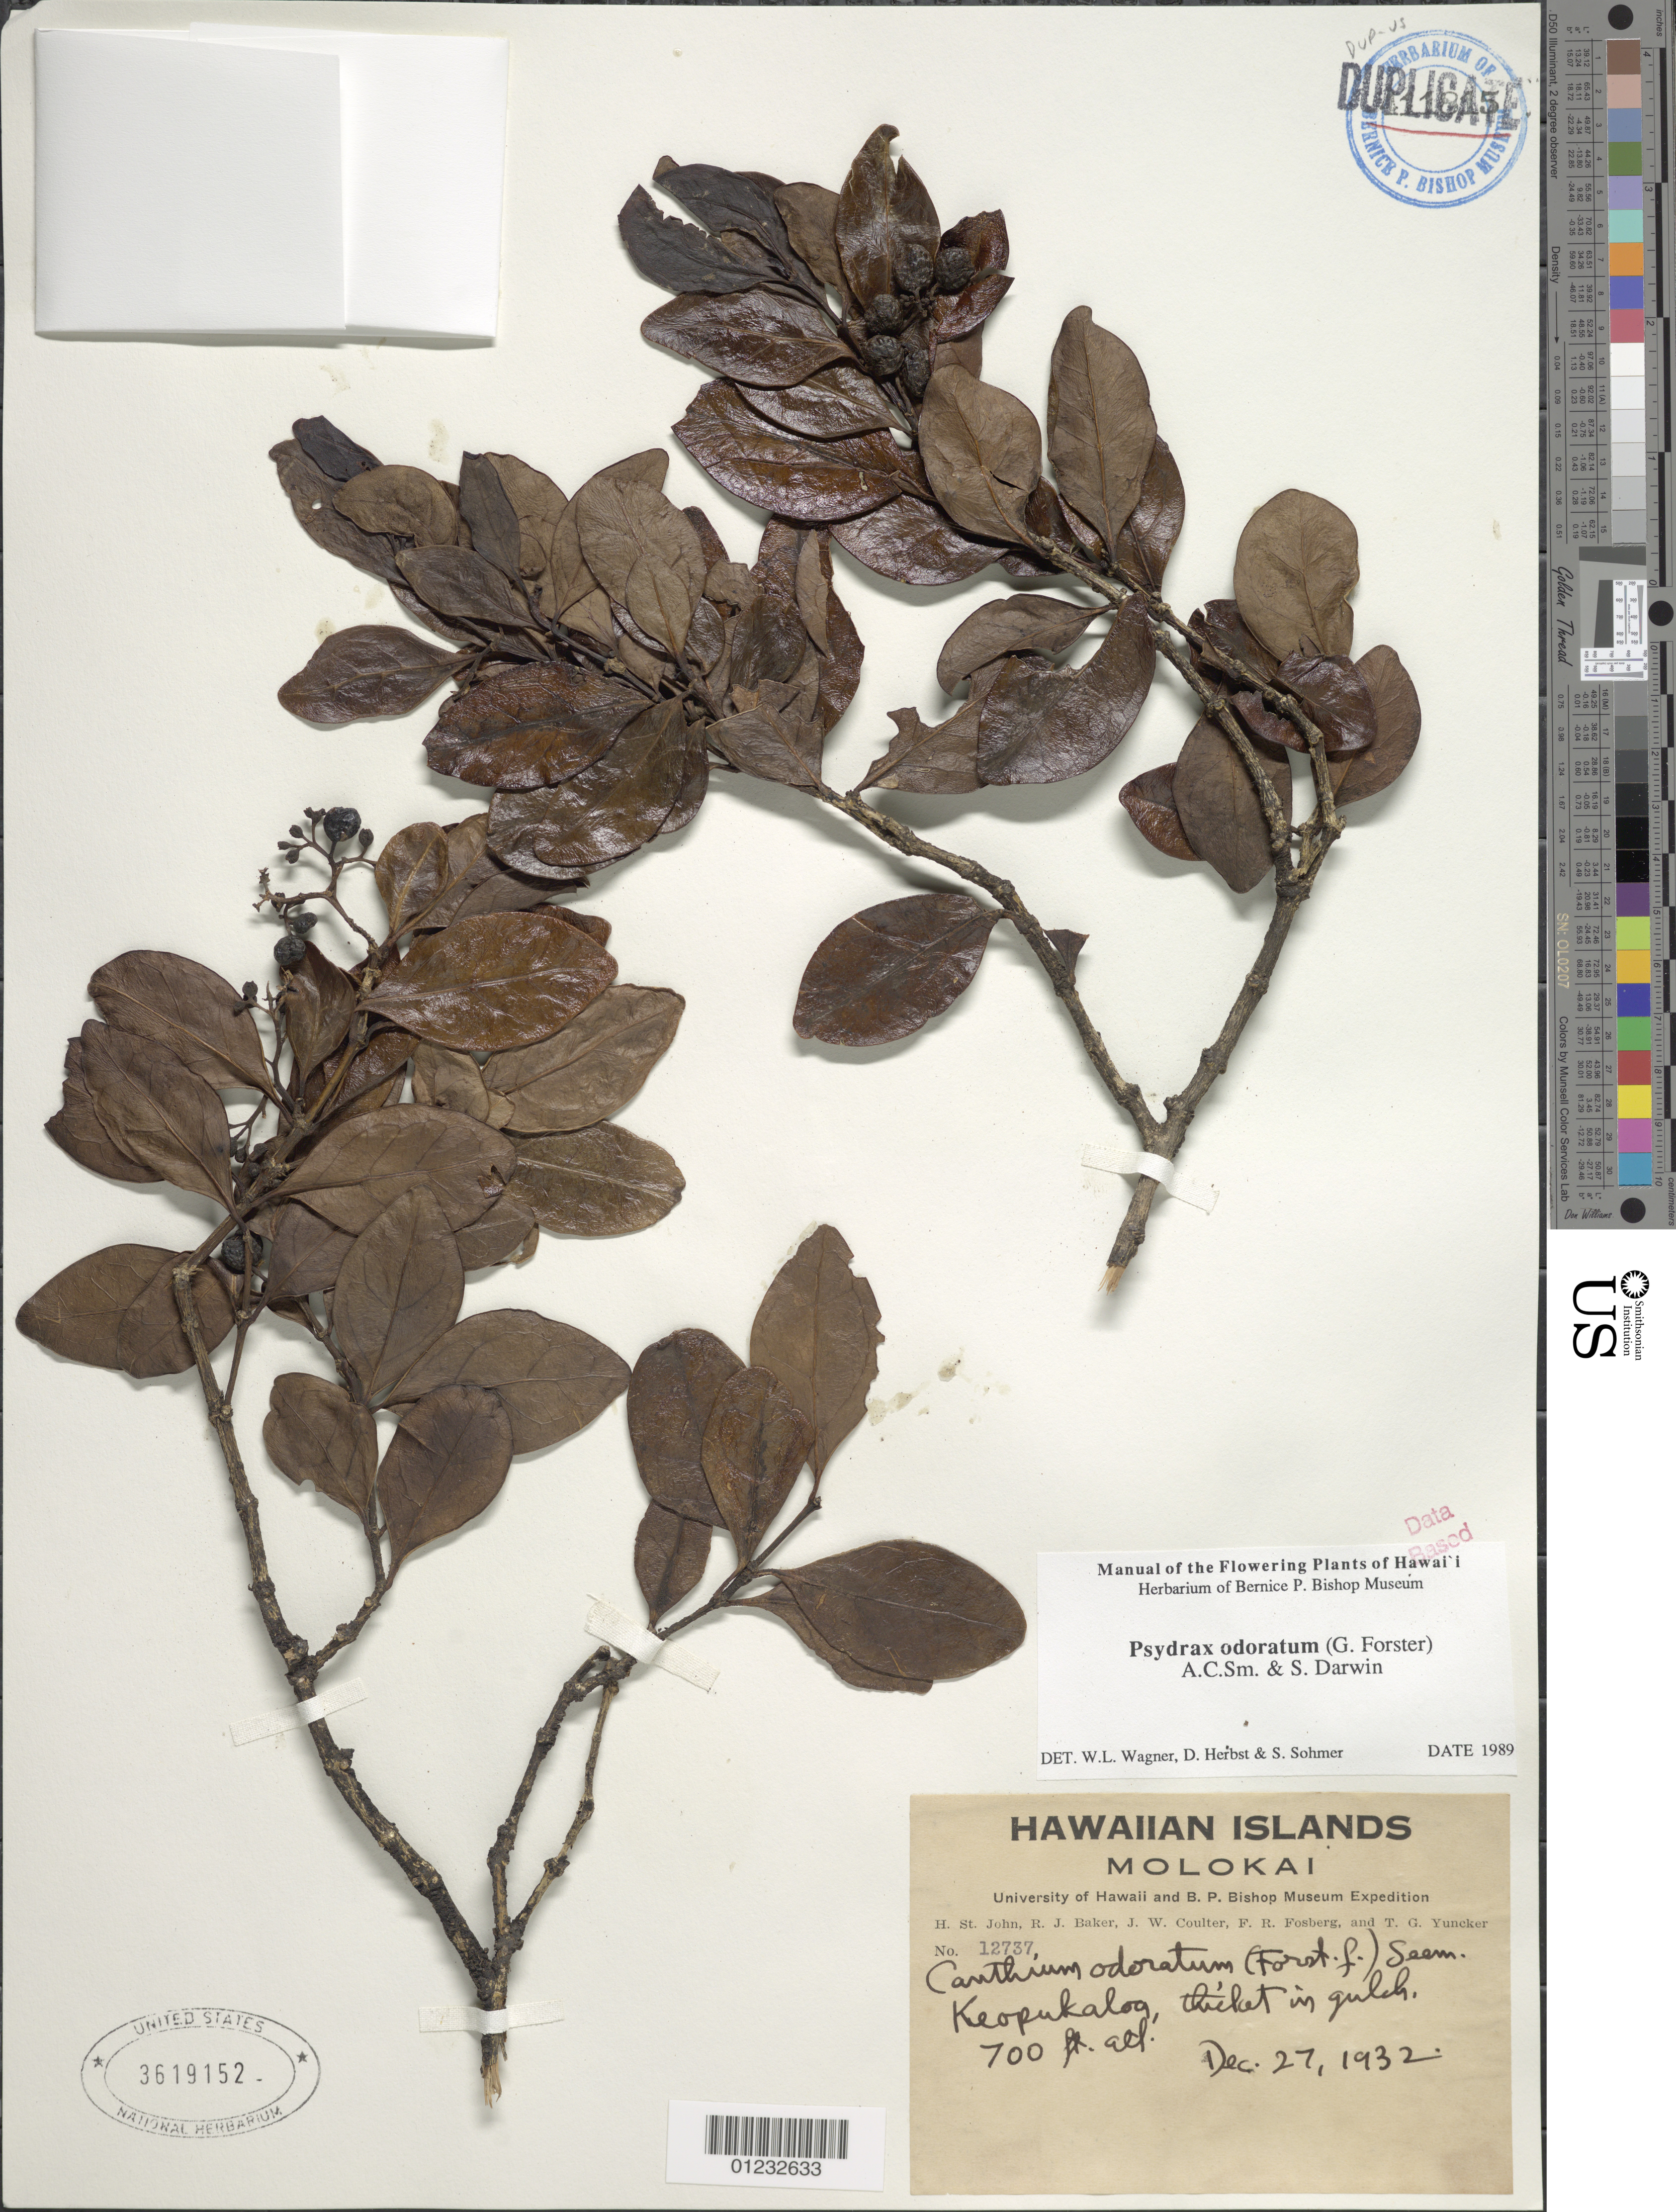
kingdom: Plantae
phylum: Tracheophyta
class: Magnoliopsida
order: Gentianales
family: Rubiaceae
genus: Psydrax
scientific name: Psydrax odorata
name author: (G. Forst.) A.C. Sm. & S.P. Darwin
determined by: Wagner, W. L.; Herbst, D. R.; Sohmer, S. H.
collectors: H. St. John, R. J. Baker, J. W. Coulter, F. R. Fosberg & T. G. Yuncker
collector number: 12737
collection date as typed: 27 Dec 1932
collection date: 1932-12-27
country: United States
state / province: Hawaii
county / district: Maui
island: Moloka'i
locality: Keopukaloa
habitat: Thicket in gulch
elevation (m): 213.4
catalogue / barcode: US 3619152